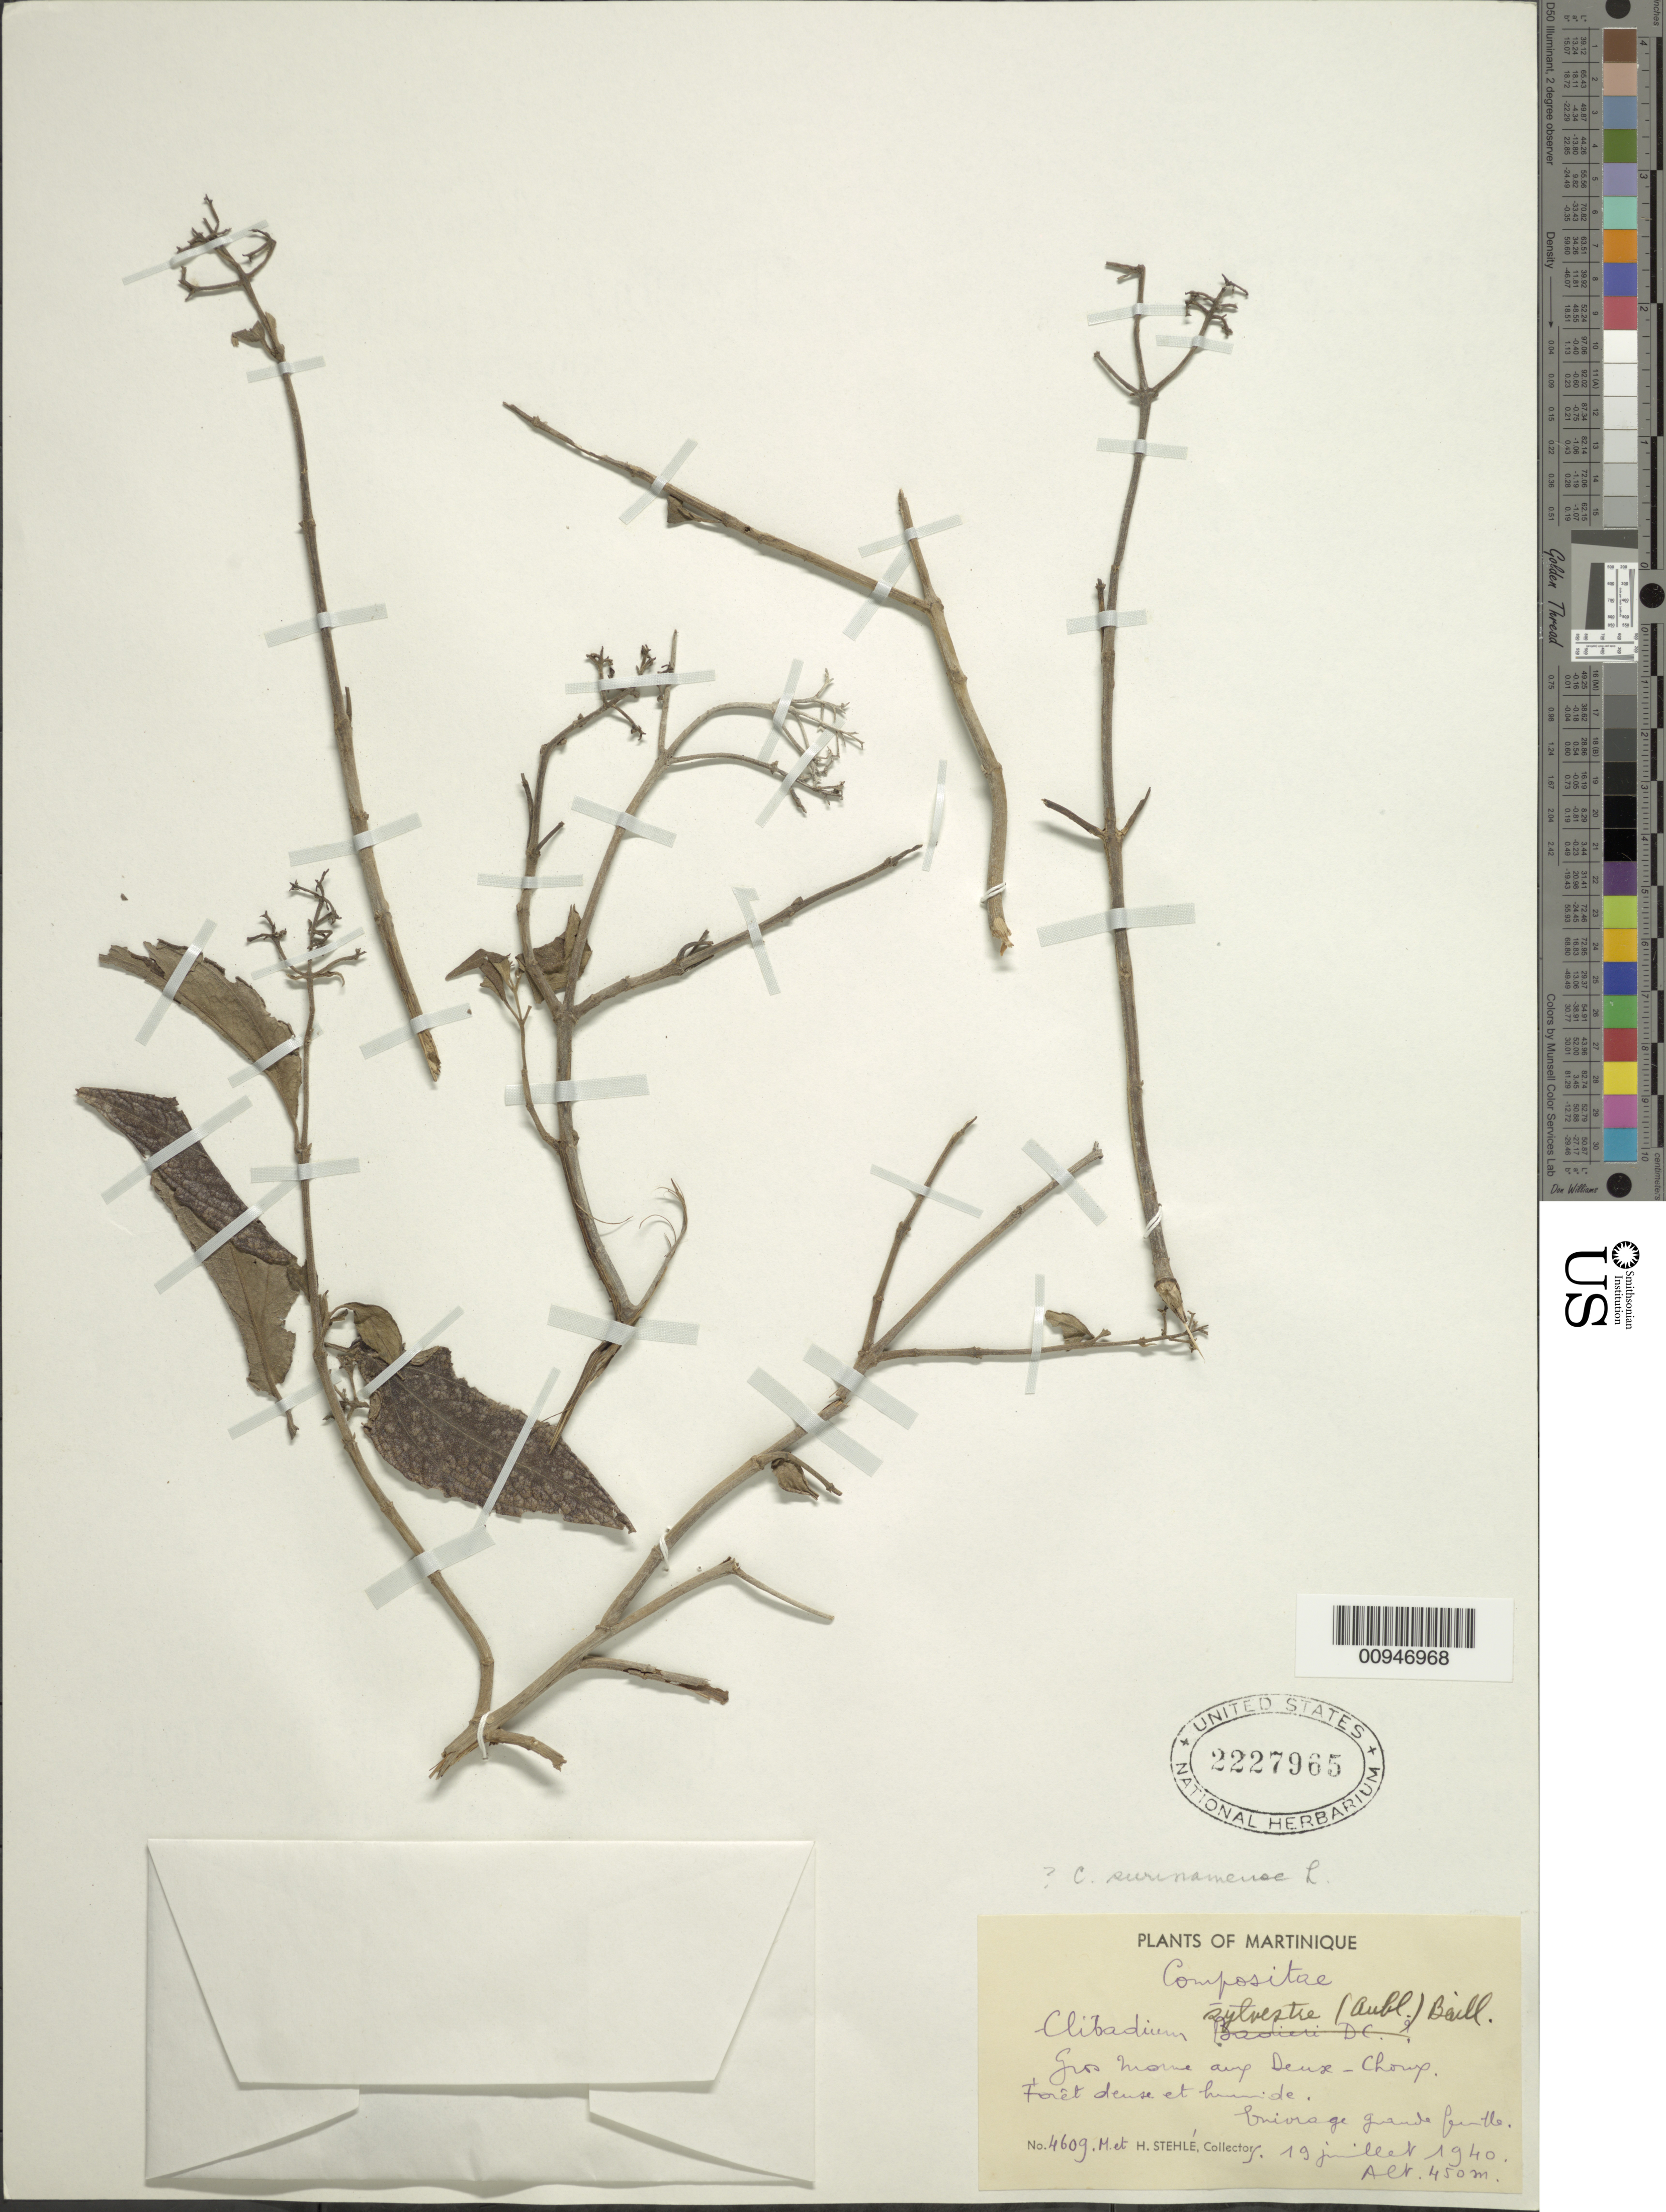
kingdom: Plantae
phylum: Tracheophyta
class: Magnoliopsida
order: Asterales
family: Asteraceae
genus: Clibadium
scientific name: Clibadium sylvestre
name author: (Aubl.) Baill.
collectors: H. Stehlé & M. Stehlé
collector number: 4609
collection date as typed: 19 Jul 1940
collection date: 1940-07-19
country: Martinique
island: Martinique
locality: Gros Morne aux Deux-Choux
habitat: Forêt dense et humide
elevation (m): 450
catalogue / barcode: US 2227965